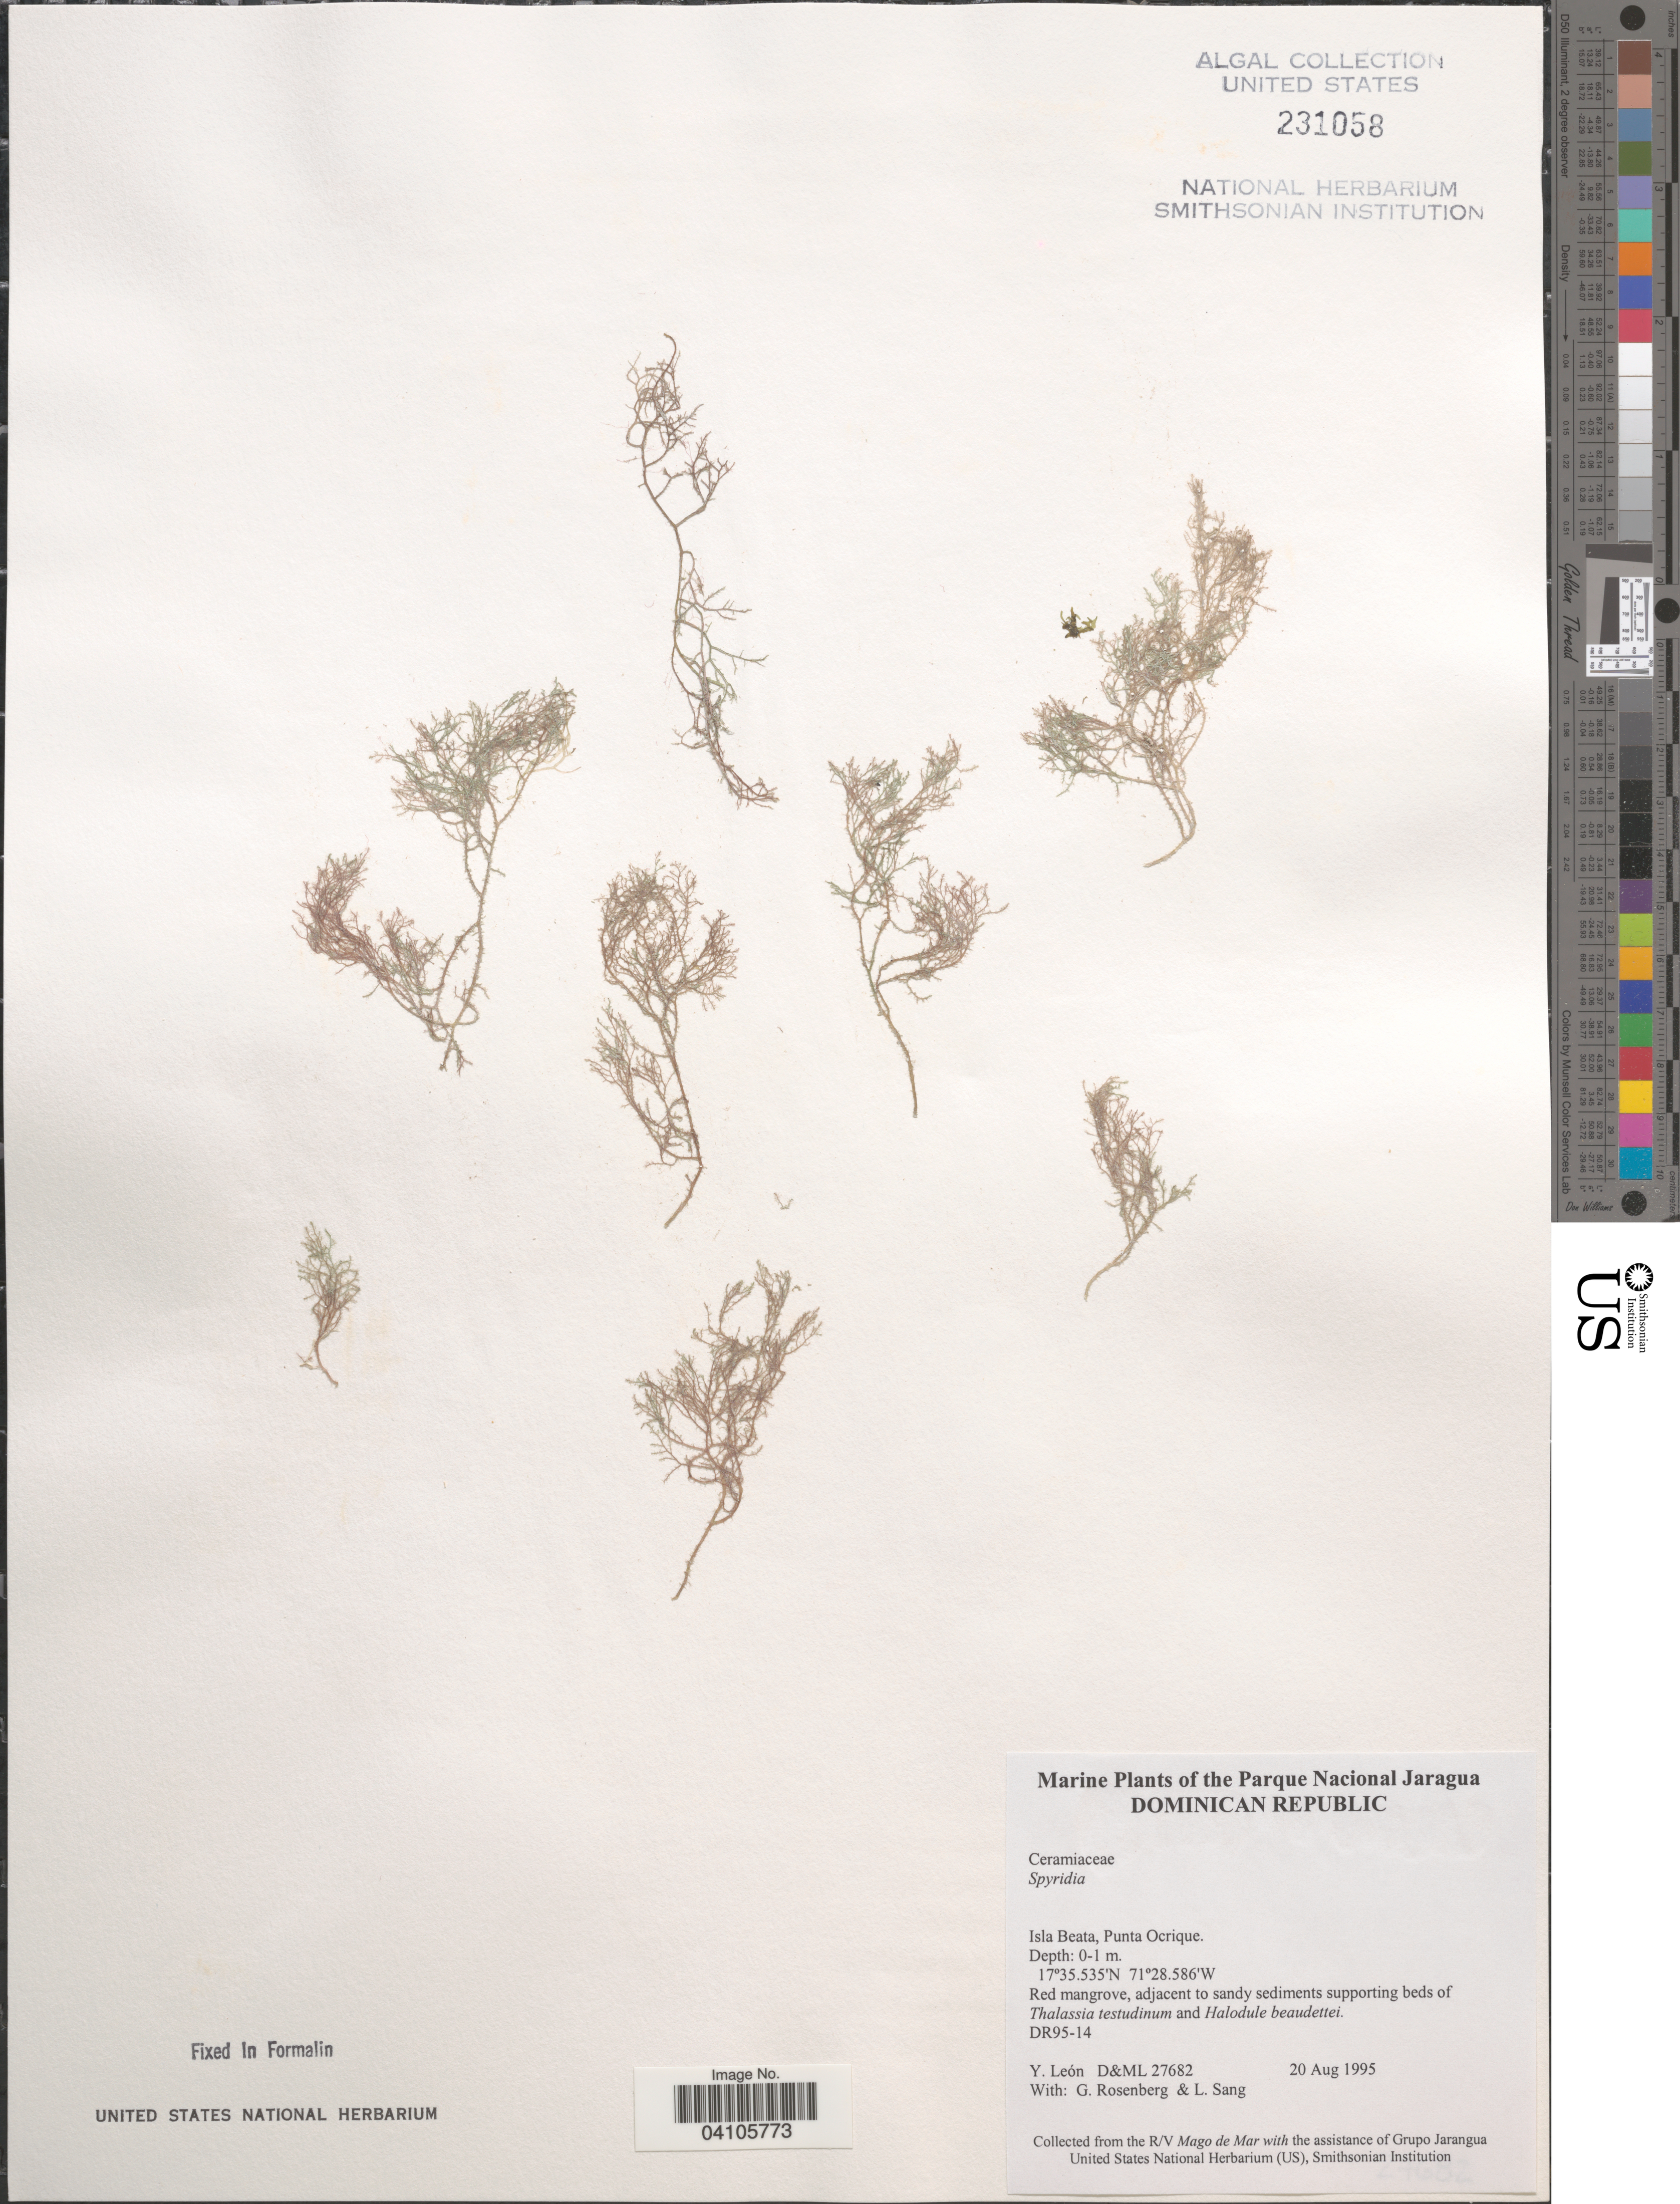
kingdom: Plantae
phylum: Rhodophyta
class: Florideophyceae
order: Ceramiales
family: Spyridiaceae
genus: Spyridia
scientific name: Spyridia sp.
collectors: Y. León, G. Rosenberg & L. Sang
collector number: D&ML27682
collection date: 1995-08-20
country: Dominican Republic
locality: The Parque Nacional Jaragua. Isla Beata, Punta Ocrique.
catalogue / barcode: US 231058